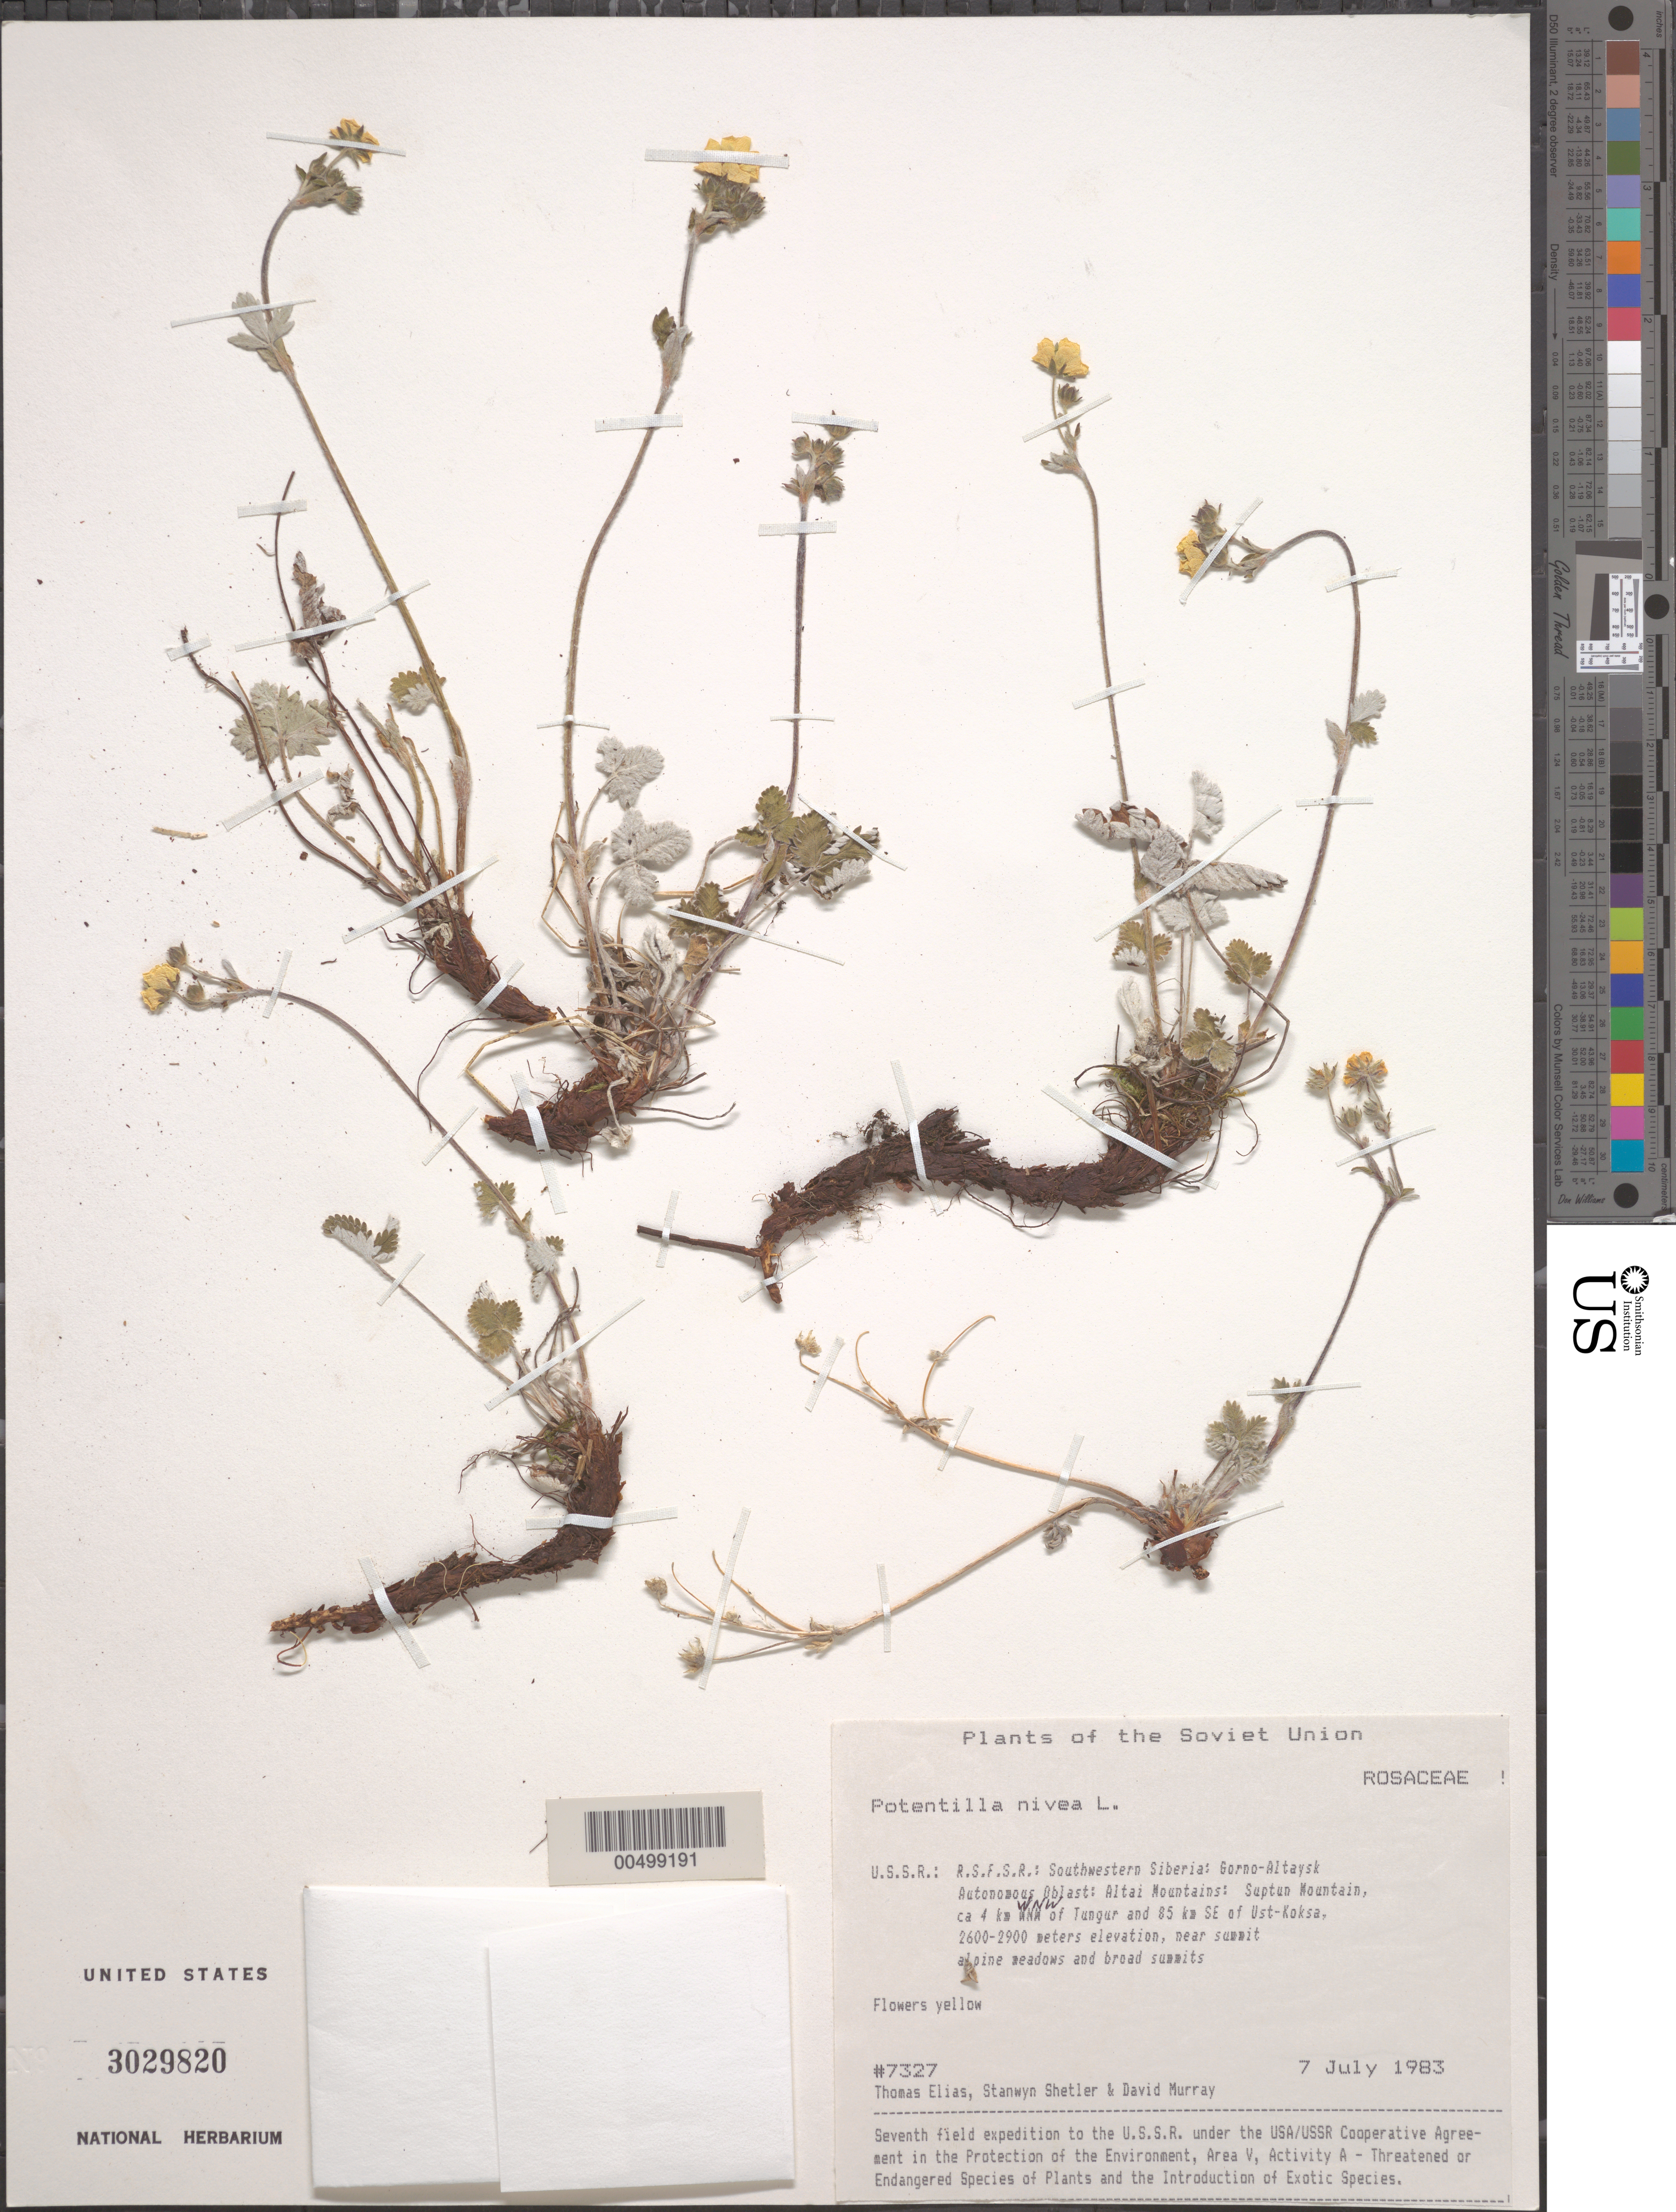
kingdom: Plantae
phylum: Tracheophyta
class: Magnoliopsida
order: Rosales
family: Rosaceae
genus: Potentilla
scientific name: Potentilla nivea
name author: L.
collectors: T. Elias, S. Shetler & D. F. Murray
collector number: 7327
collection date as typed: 07 Jul 1983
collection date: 1983-07-07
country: Russian Federation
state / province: Altai Republic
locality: Altai Mountains, Suptun Mountain, ca. 4 km WNW of Tungur and 85 km SE of Ust-koksa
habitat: near summit; alpine meadows and broad summits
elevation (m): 2600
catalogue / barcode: US 3029820